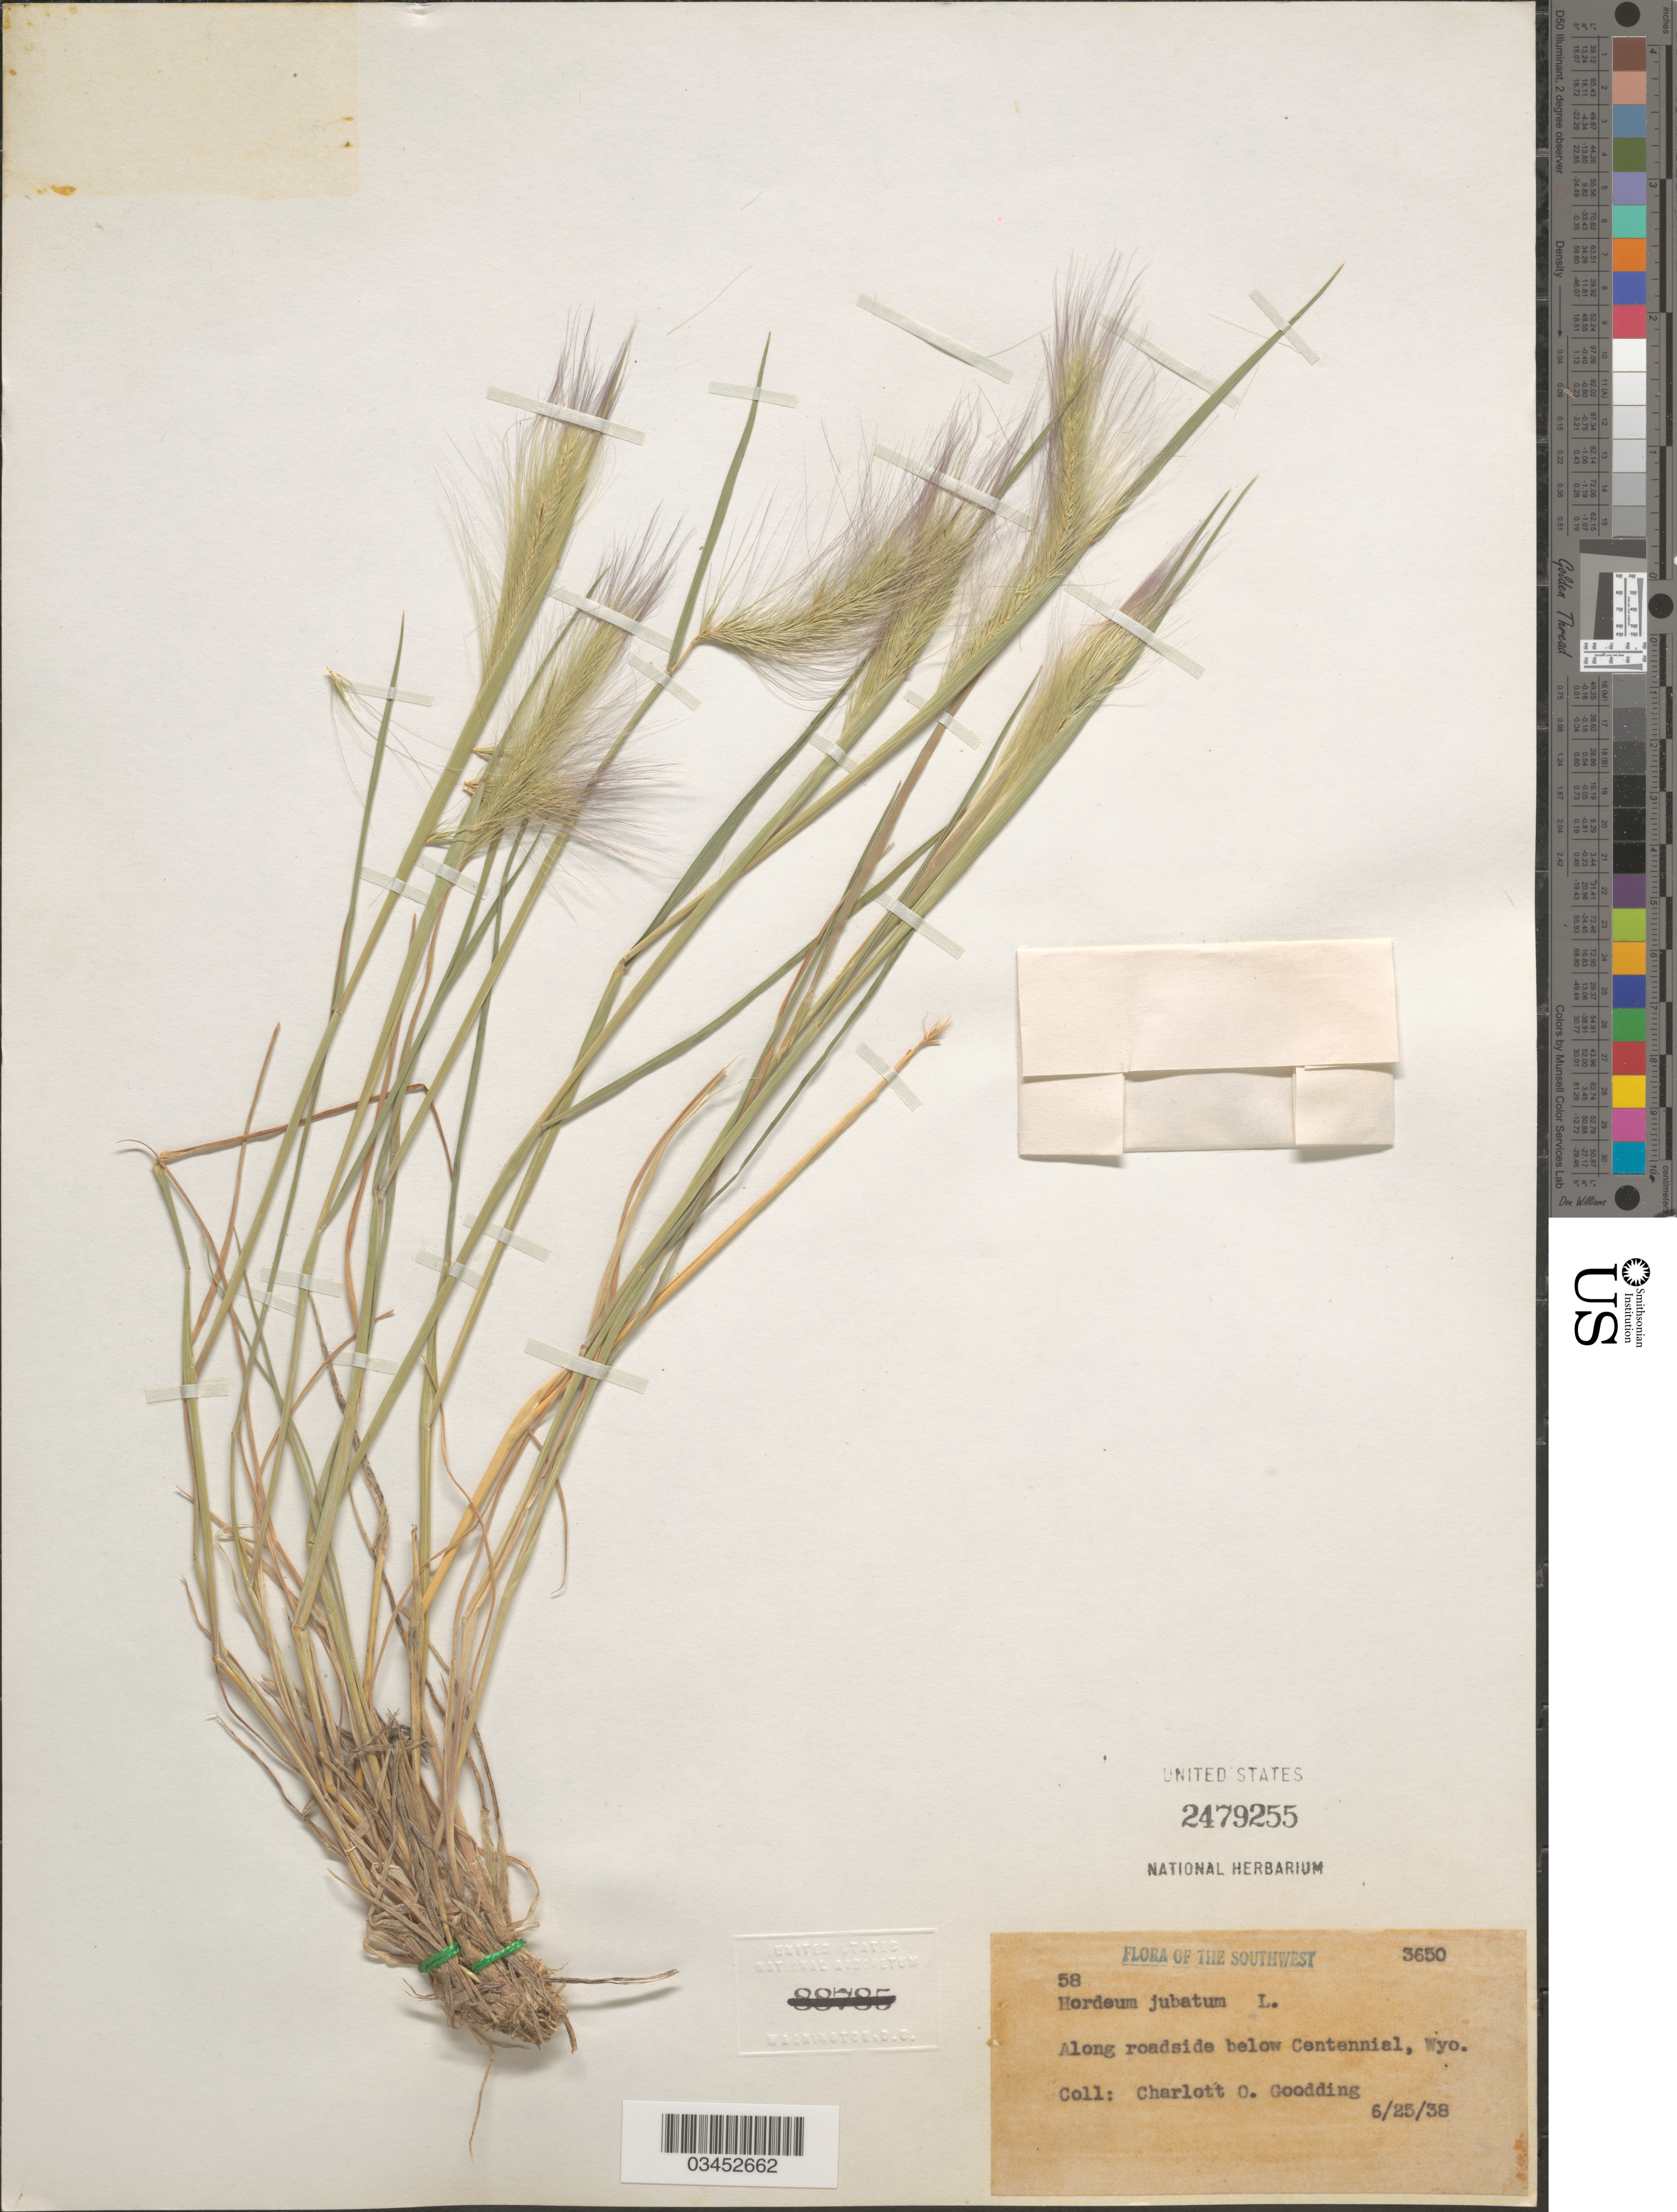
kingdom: Plantae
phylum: Tracheophyta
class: Liliopsida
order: Poales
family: Poaceae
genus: Hordeum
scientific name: Hordeum jubatum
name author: L.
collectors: C. Goodding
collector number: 3650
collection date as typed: Transcribed d/m/y: 25/6/38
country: United States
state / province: Wyoming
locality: The Southwest. Along roadside below Centennial.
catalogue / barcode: US 2479255